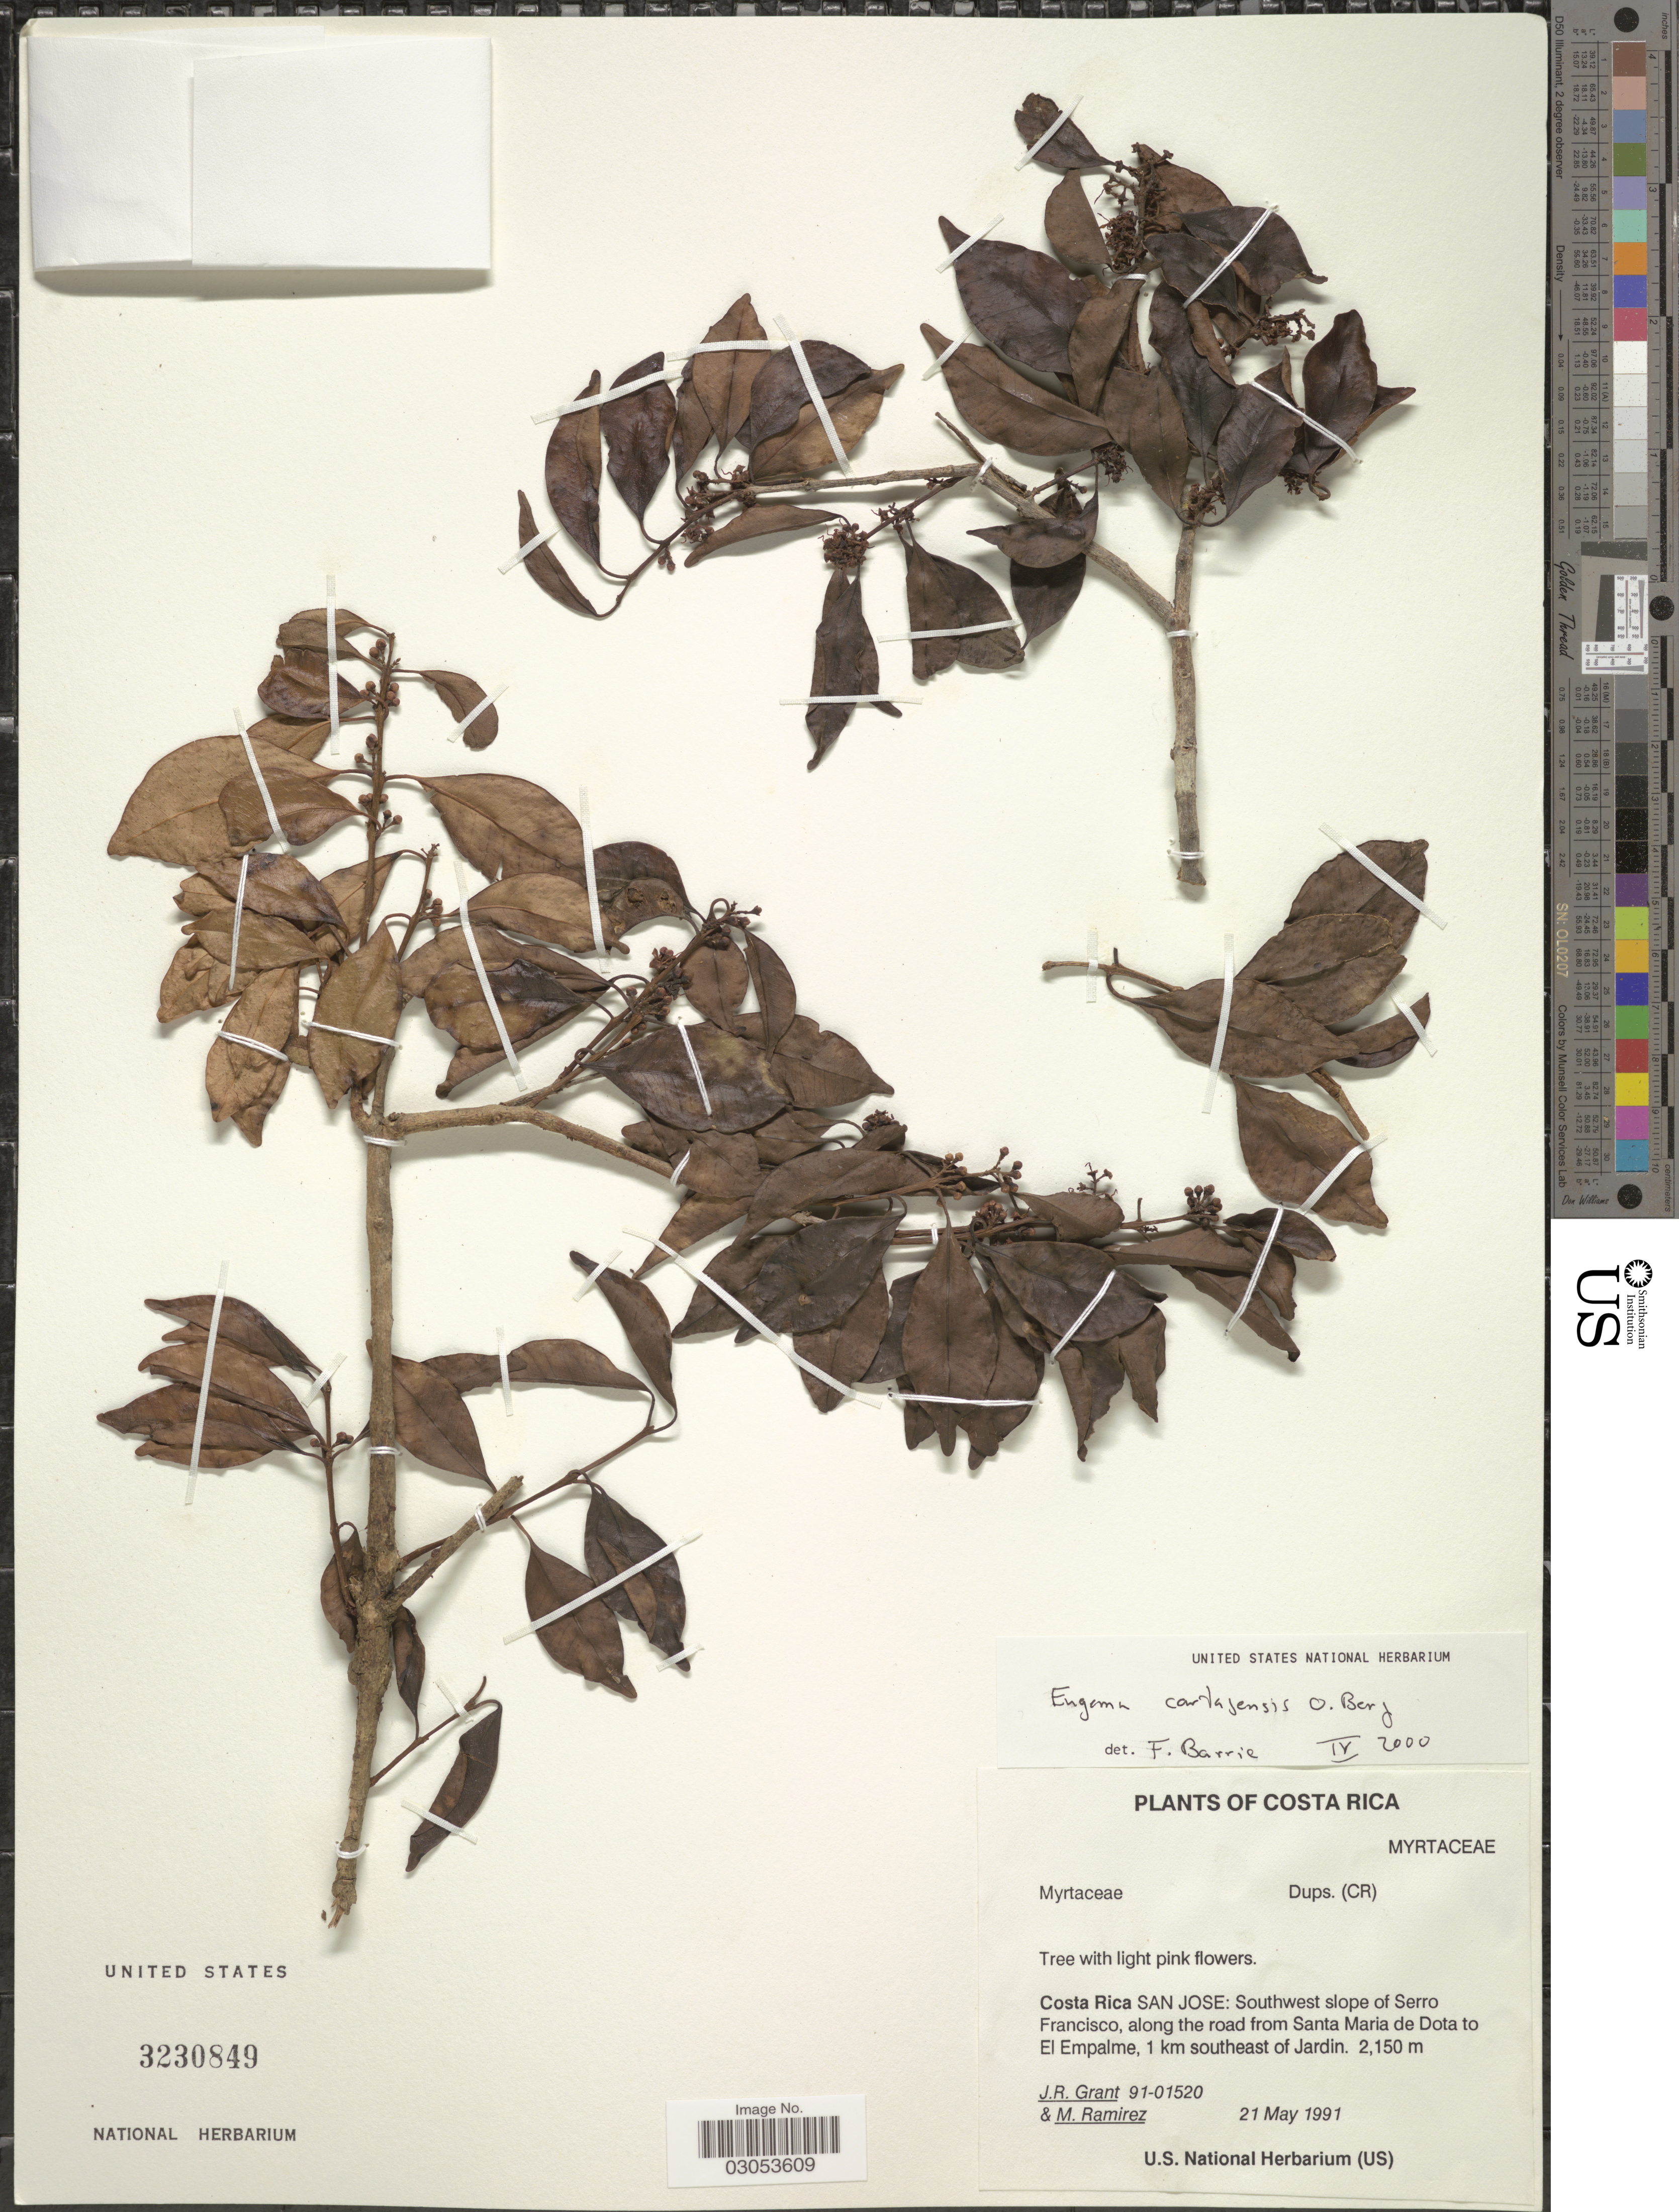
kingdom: Plantae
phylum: Tracheophyta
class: Magnoliopsida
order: Myrtales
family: Myrtaceae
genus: Eugenia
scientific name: Eugenia cartagensis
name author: O. Berg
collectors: J. Grant & M. Ramirez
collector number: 91-01520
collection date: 1991-05-21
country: Costa Rica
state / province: San José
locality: San Jose: Southwest slope of Serro Francisco, along the road from Santa María de Dota to El Empalme, 1 km southeast of Jardin.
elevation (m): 2150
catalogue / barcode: US 3230849